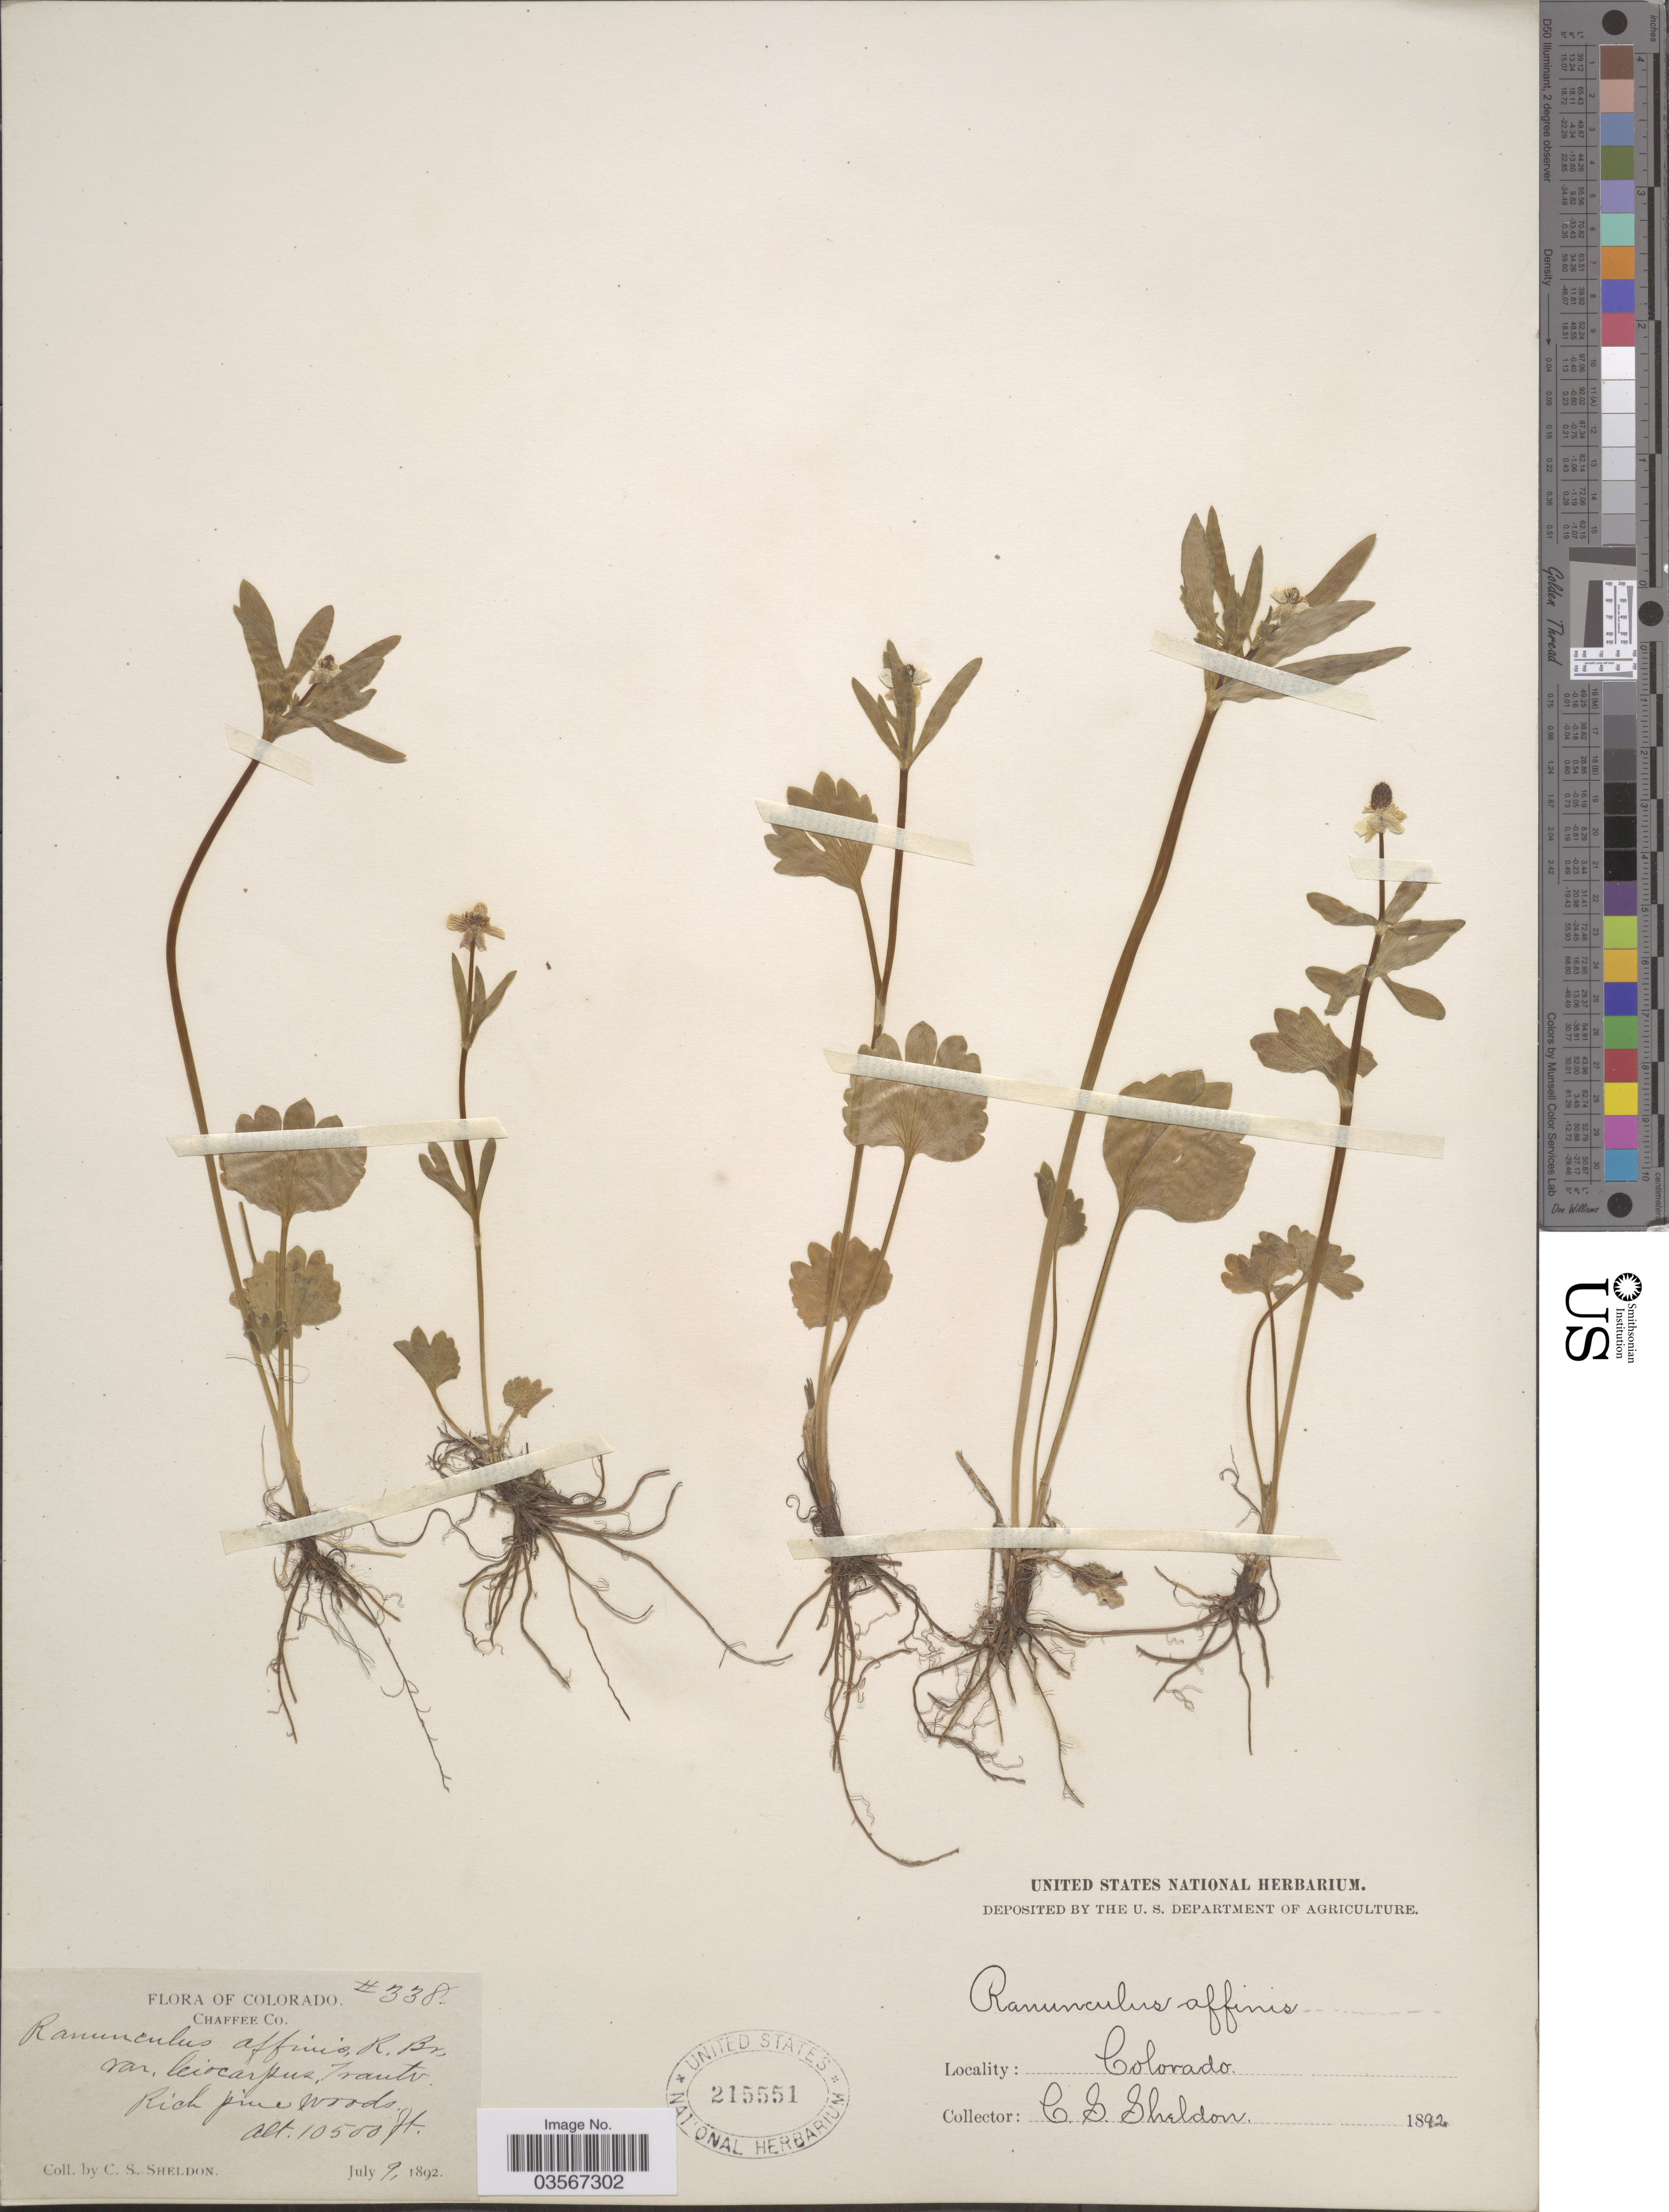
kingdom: Plantae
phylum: Tracheophyta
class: Magnoliopsida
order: Ranunculales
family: Ranunculaceae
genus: Ranunculus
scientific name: Ranunculus inamoenus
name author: Greene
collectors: C. S. Sheldon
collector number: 338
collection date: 1892-07-09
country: United States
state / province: Colorado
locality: Chaffee Co.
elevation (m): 3200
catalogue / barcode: US 215551